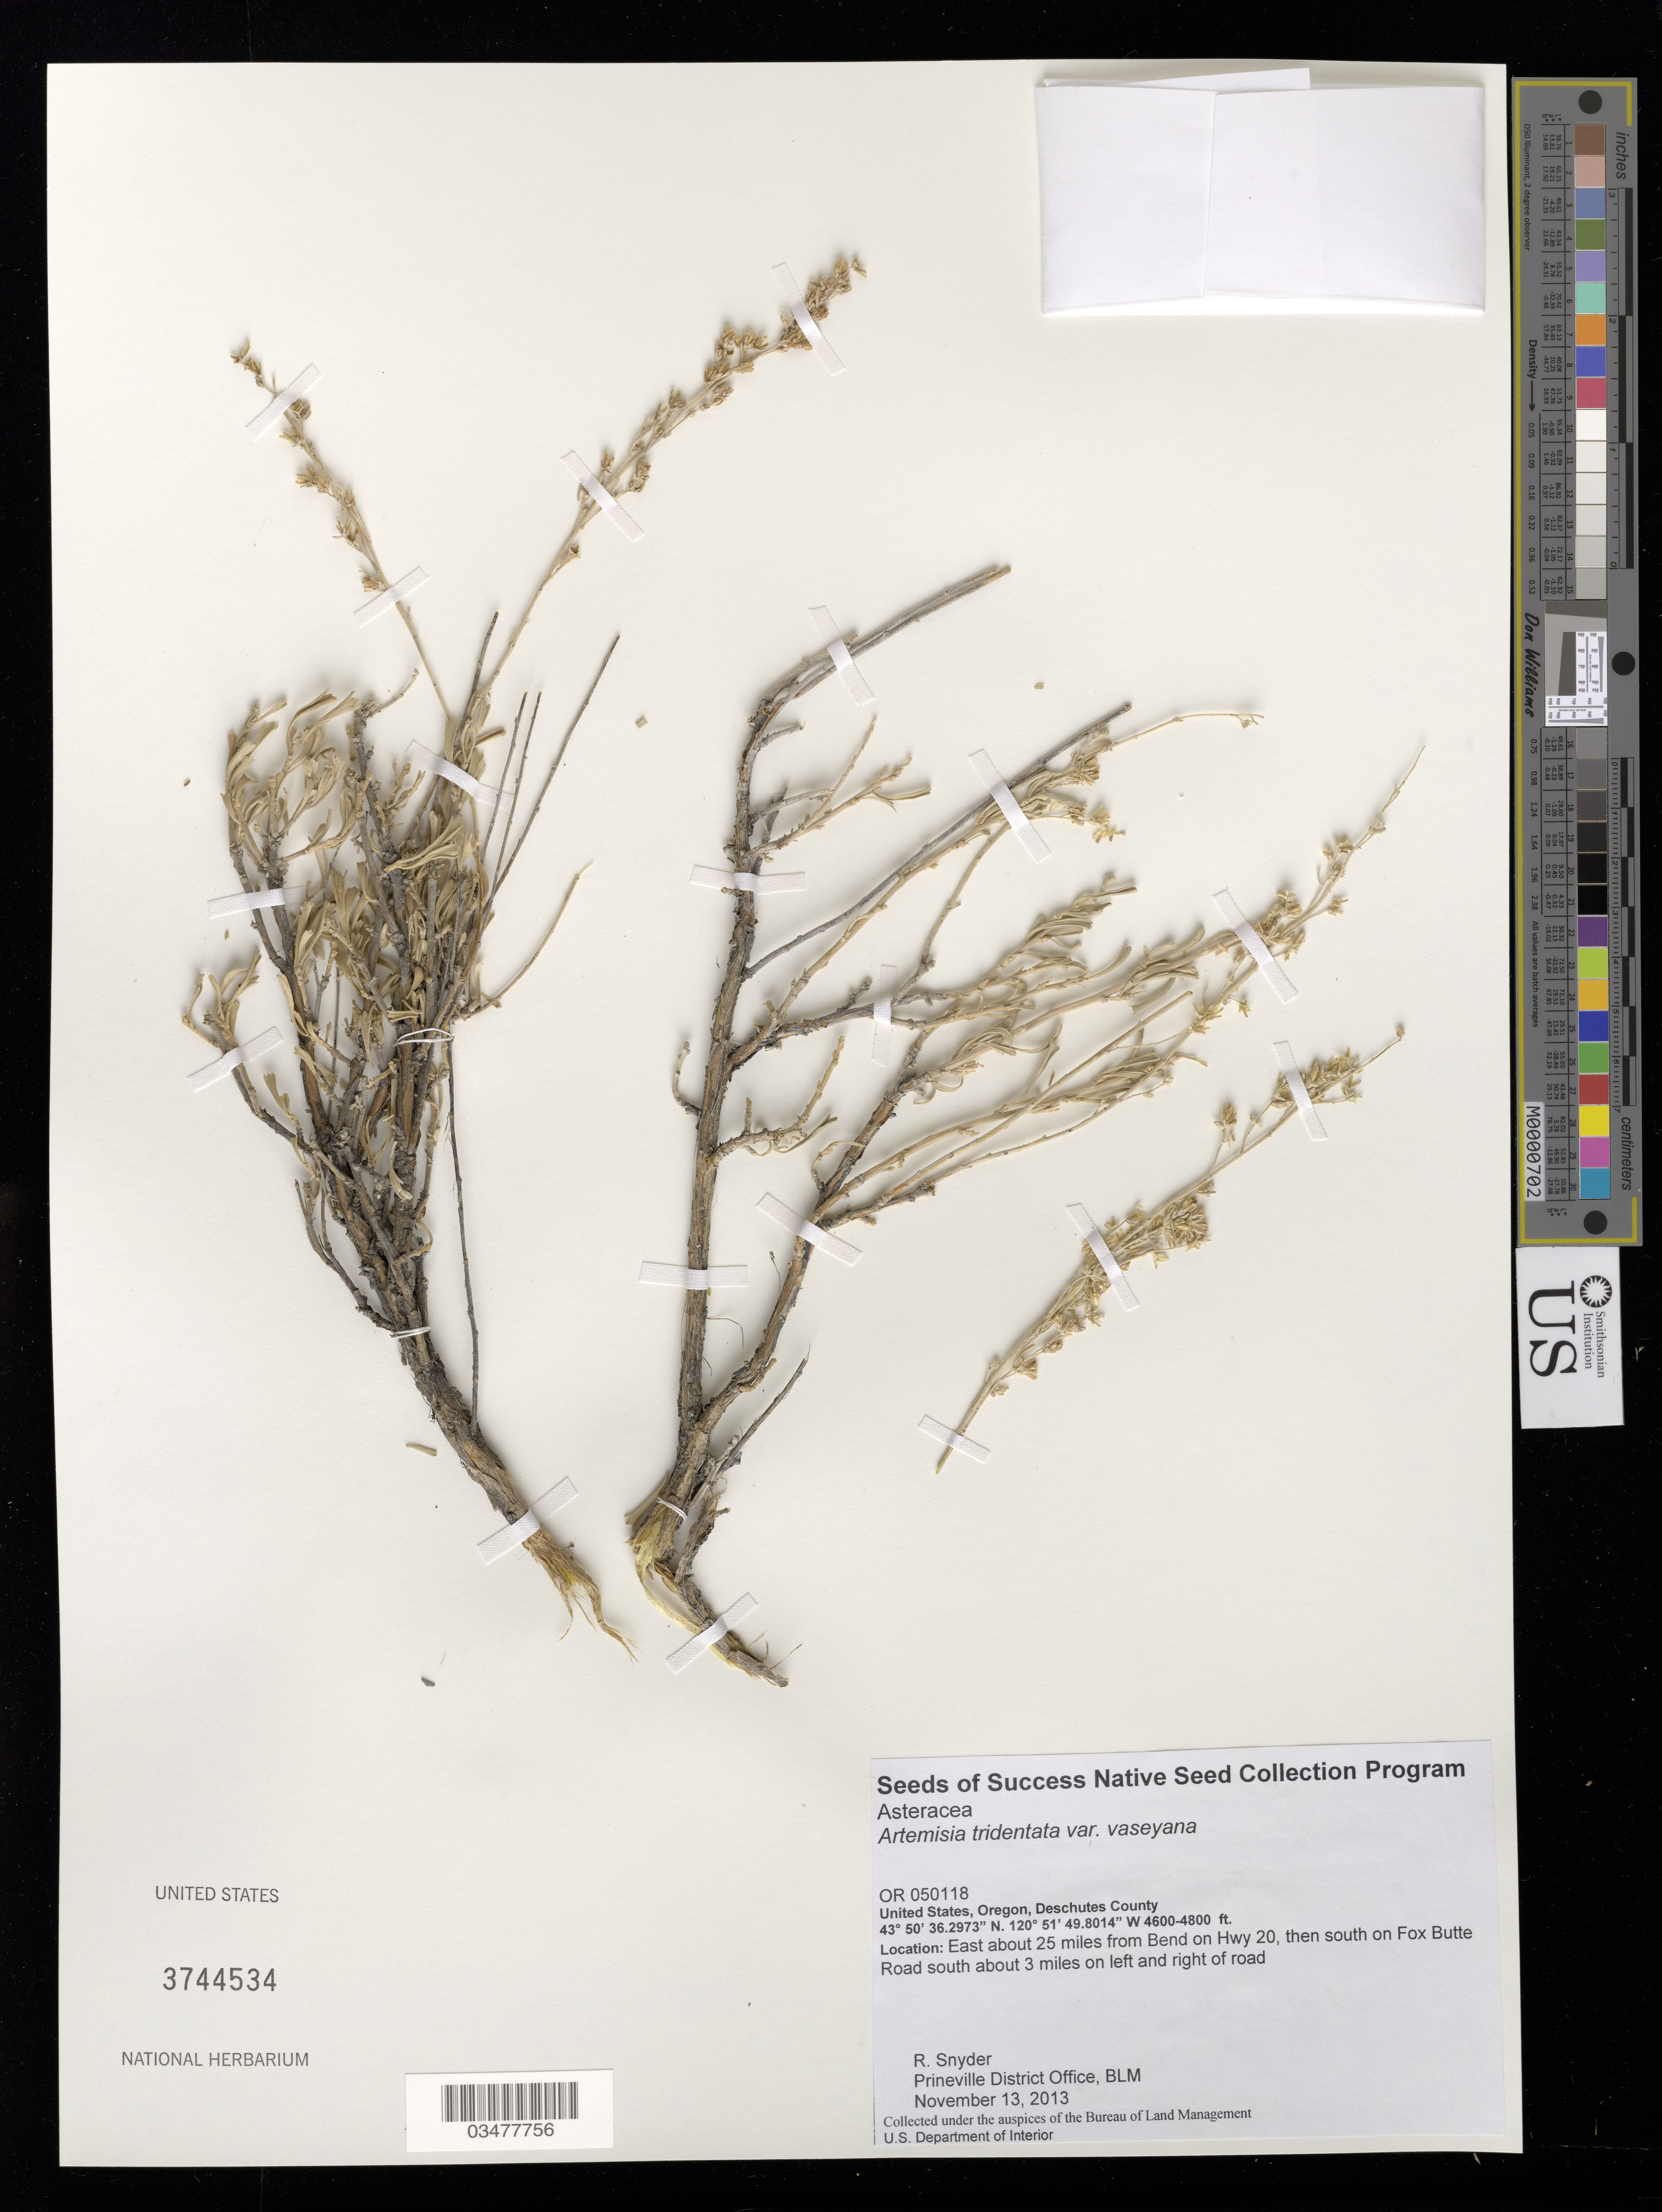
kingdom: Plantae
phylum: Tracheophyta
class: Magnoliopsida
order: Asterales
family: Asteraceae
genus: Artemisia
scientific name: Artemisia tridentata var. vaseyana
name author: (Rydb.) B. Boivin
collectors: R. Snyder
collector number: OR 050 118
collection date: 2013-11-13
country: United States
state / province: Oregon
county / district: Deschutes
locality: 3 mi. S on Fox Butte Rd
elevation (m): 1402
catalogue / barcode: US 3744534